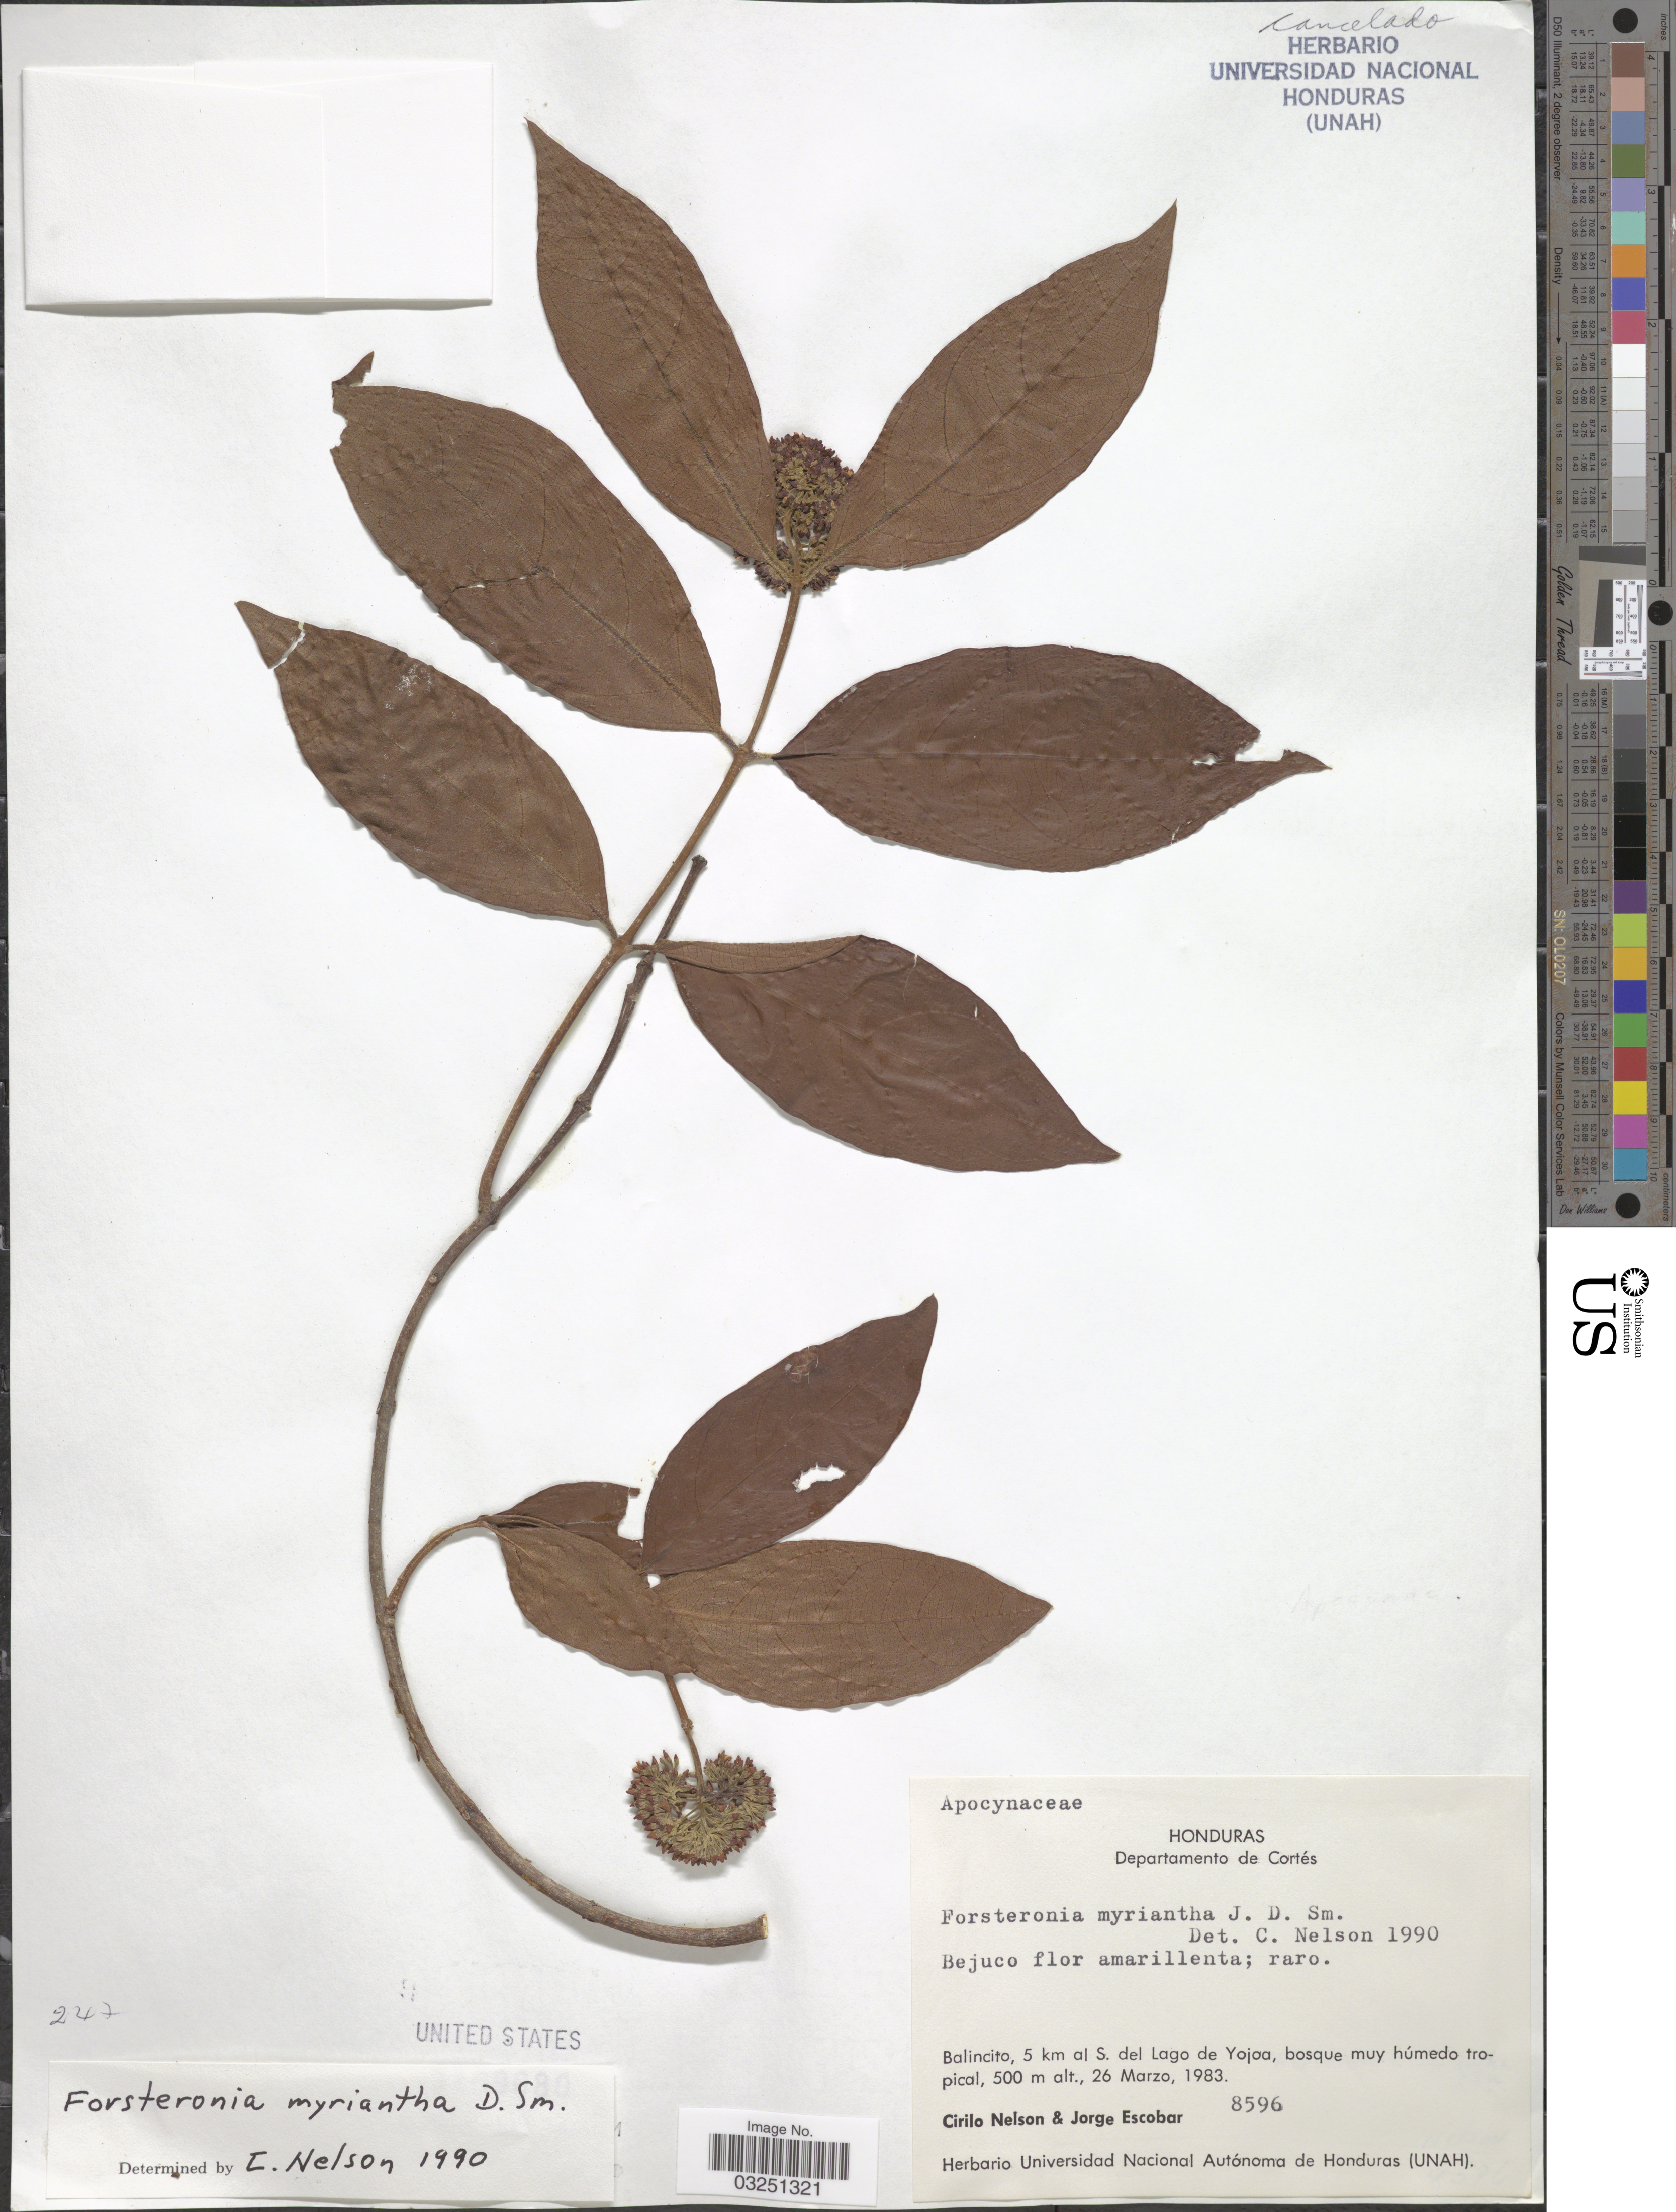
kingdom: Plantae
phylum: Tracheophyta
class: Magnoliopsida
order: Gentianales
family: Apocynaceae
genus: Forsteronia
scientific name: Forsteronia myriantha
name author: Donn. Sm.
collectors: C. Nelson & J. Escobar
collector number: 8596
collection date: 1983-03-26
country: Honduras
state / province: Cortés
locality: Departamento de Cortés. Balincito, 5 km al S. del Lago de Yojoa, bosque muy húmedo tropical.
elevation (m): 500